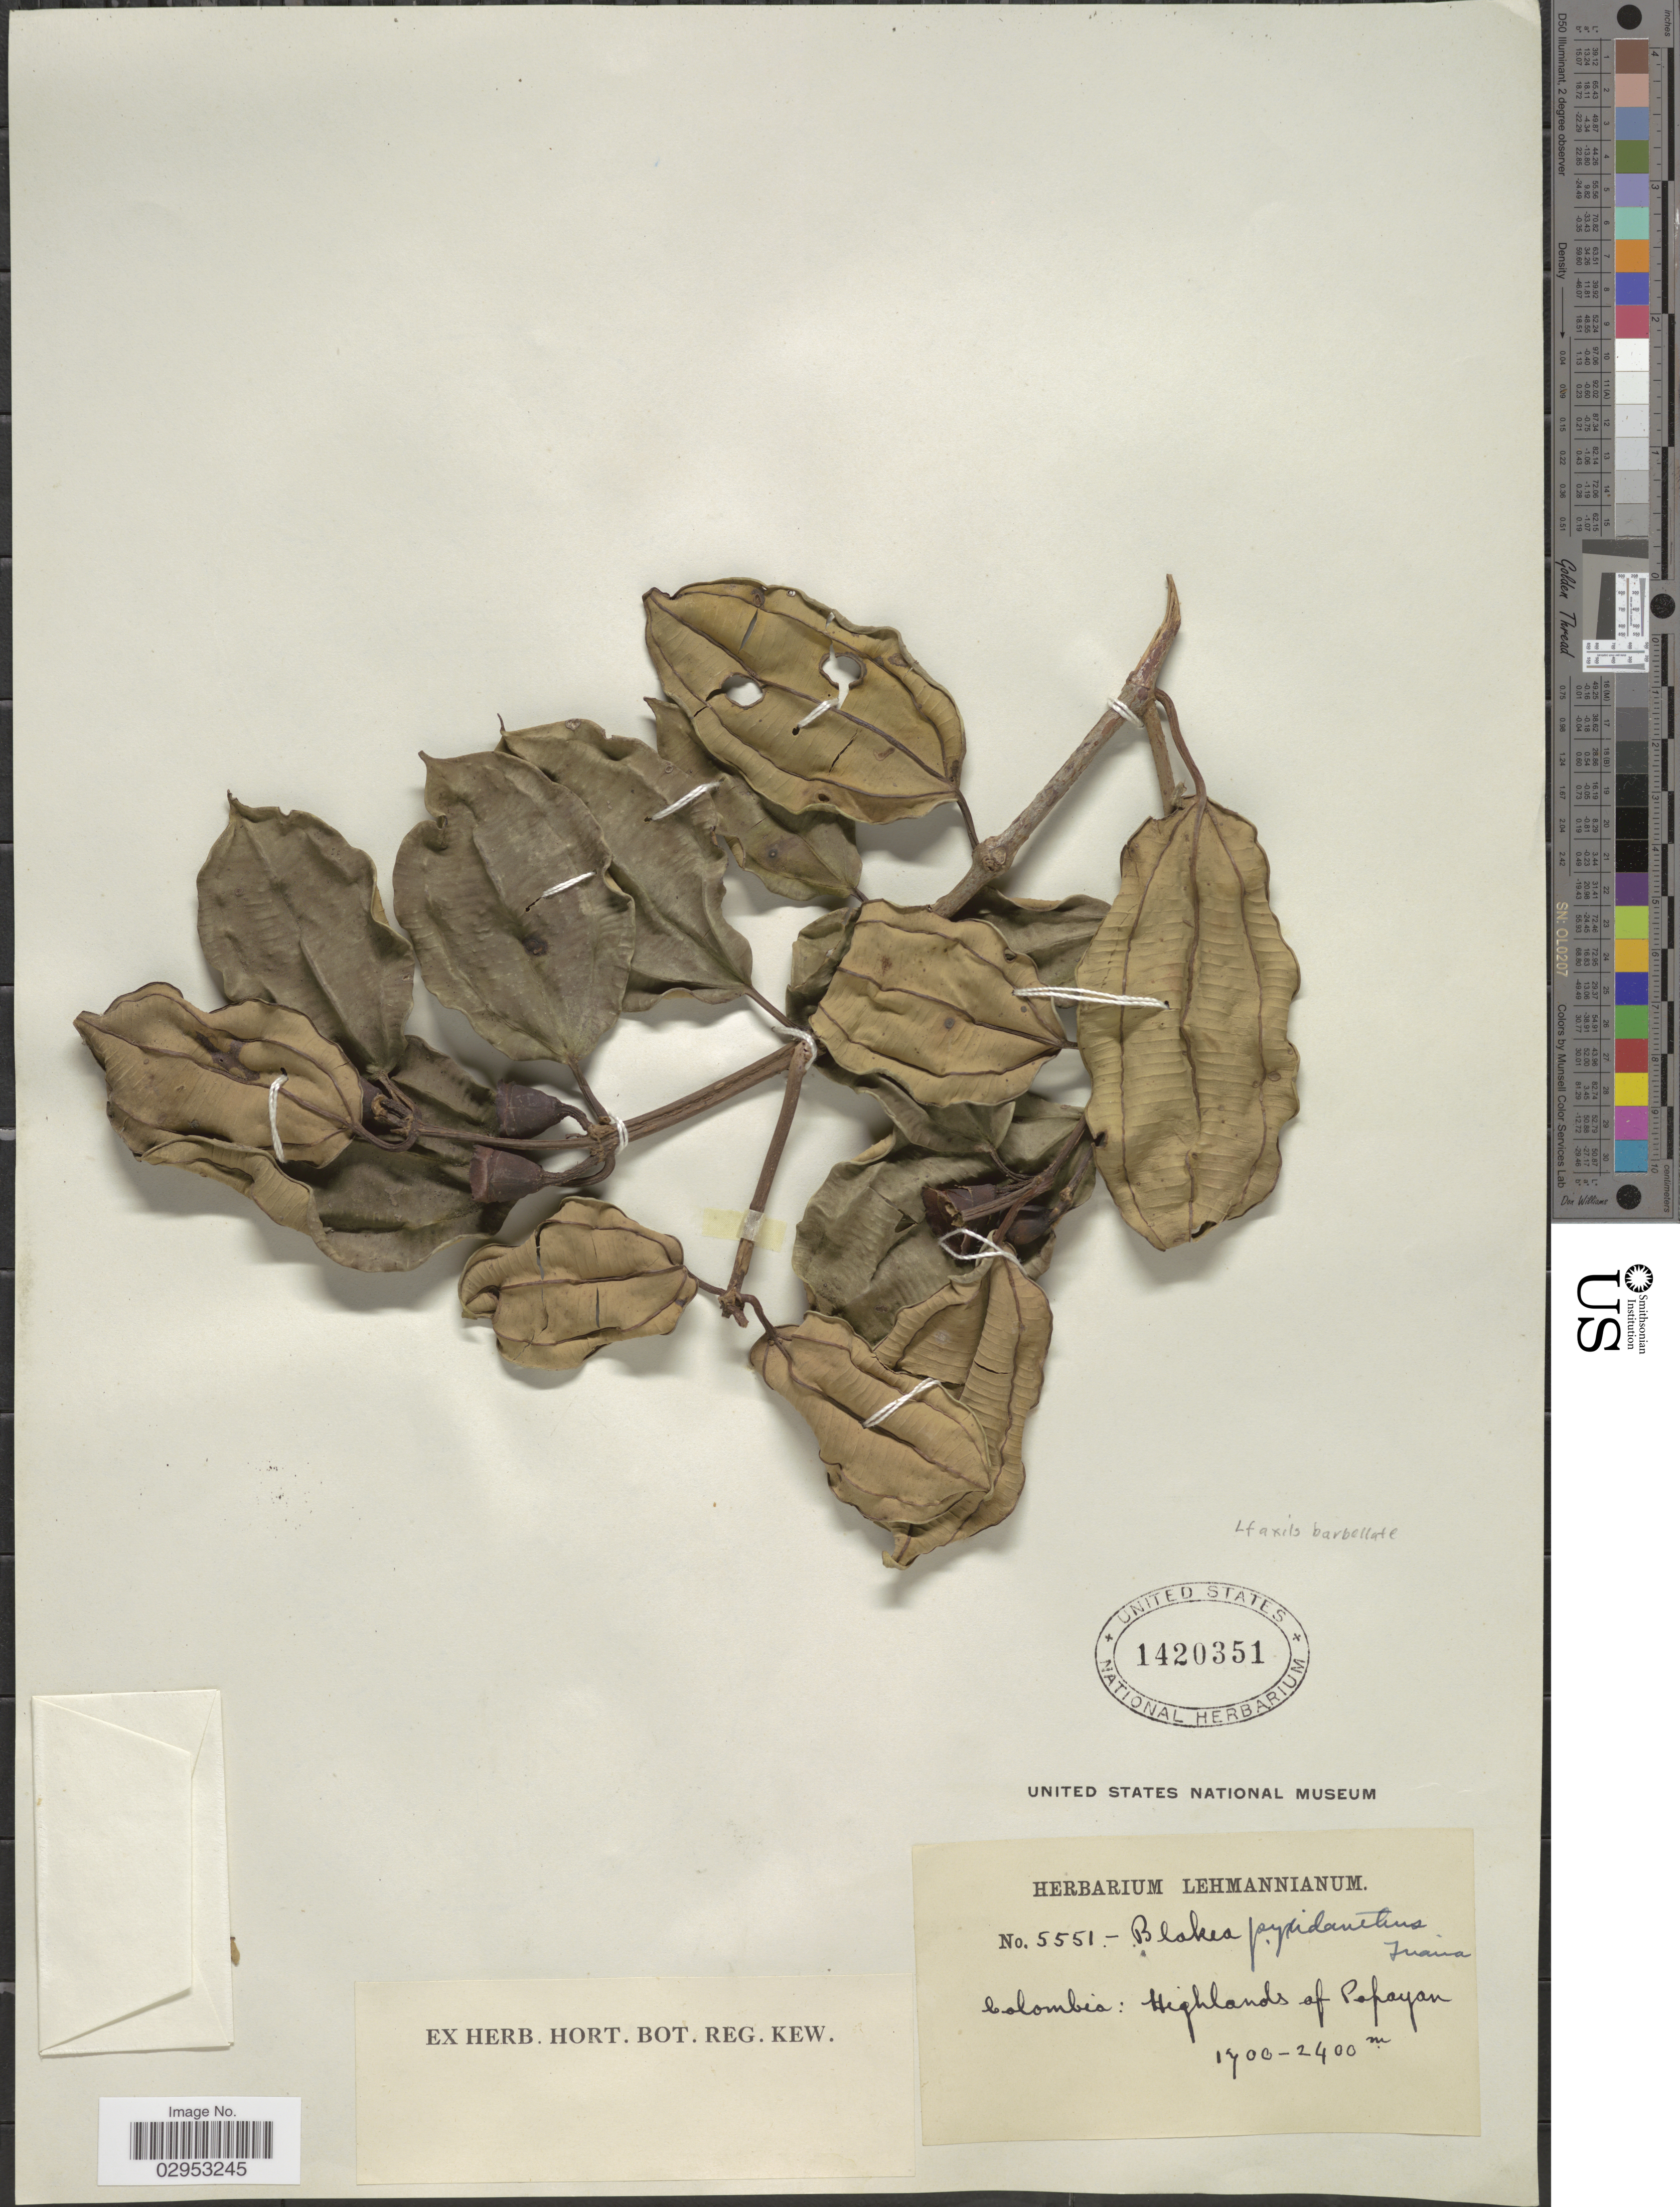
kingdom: Plantae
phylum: Tracheophyta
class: Magnoliopsida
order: Myrtales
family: Melastomataceae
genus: Blakea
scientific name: Blakea pyxidanthus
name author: Triana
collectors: ex herb. Lehmannianum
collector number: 5551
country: Colombia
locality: Highlands of Popayan.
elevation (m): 1700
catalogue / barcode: US 1420351